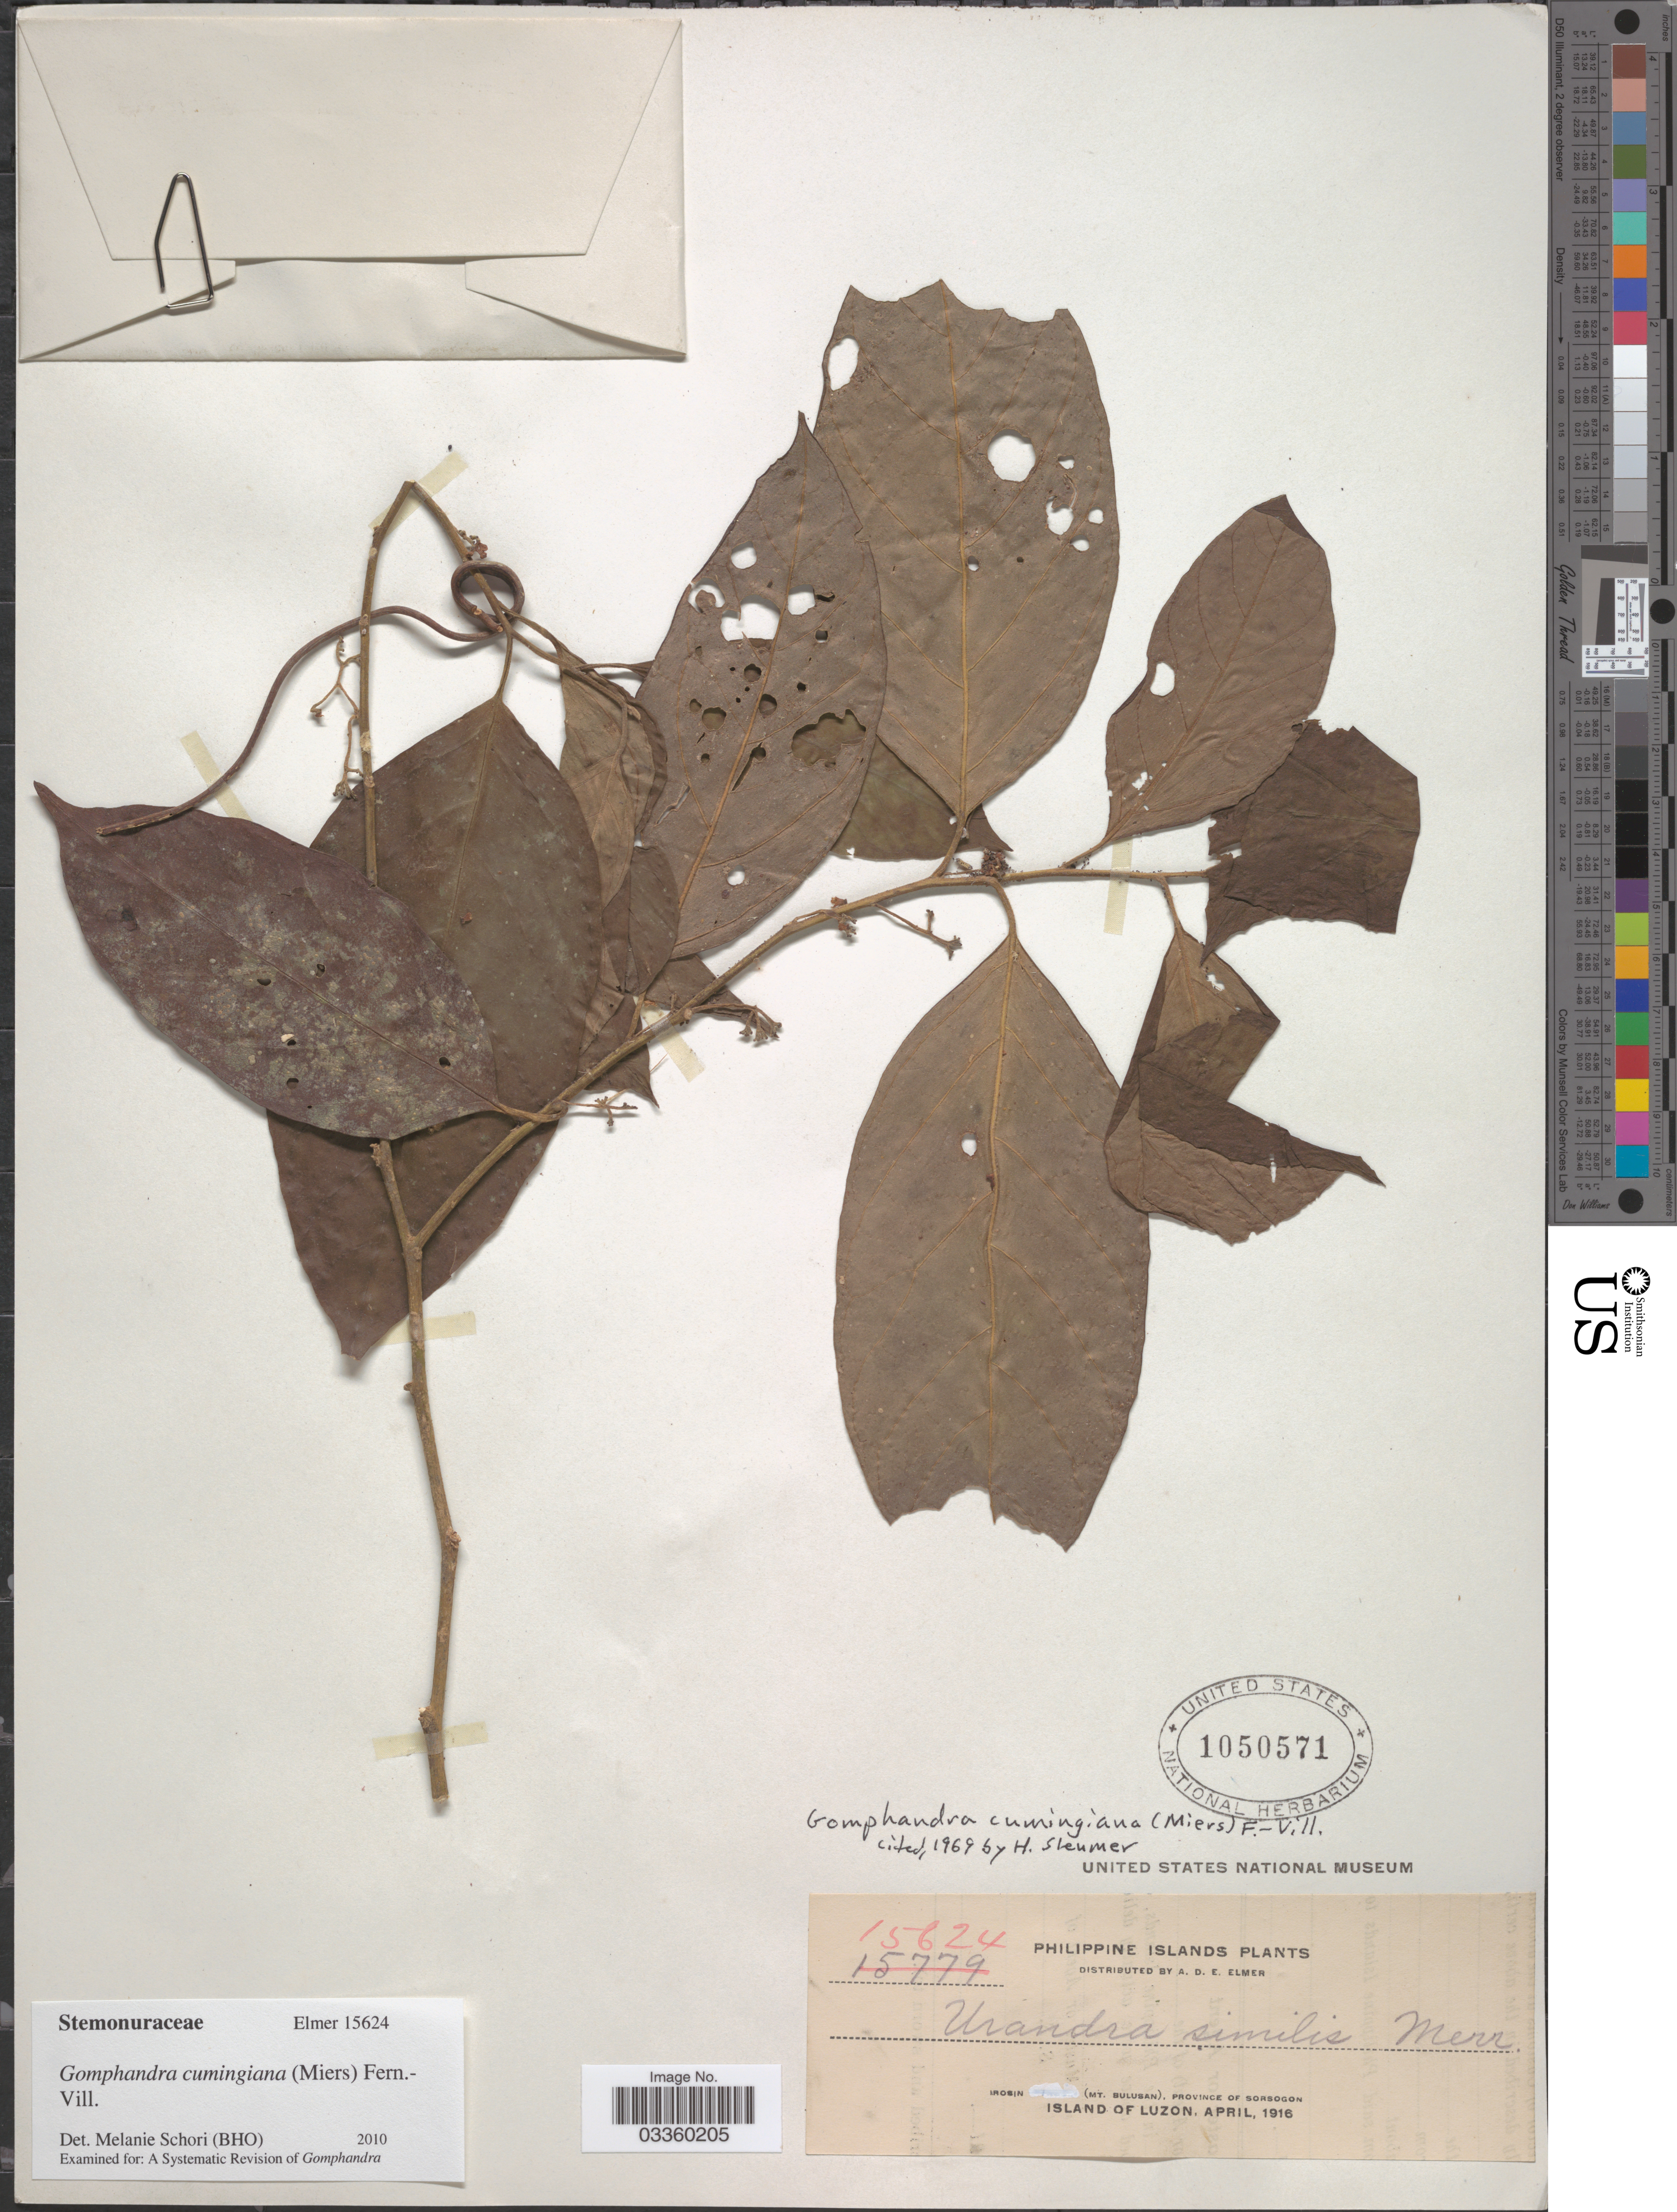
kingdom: Plantae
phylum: Tracheophyta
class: Magnoliopsida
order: Cardiopteridales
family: Stemonuraceae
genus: Gomphandra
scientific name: Gomphandra cumingiana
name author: (Miers) Fern.-Vill.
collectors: A. D. E. Elmer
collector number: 15624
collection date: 1916-04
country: Philippines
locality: Irosin (Mt. Bulusan), Province of Sorsogon. Island of Luzon.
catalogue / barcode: US 1050571